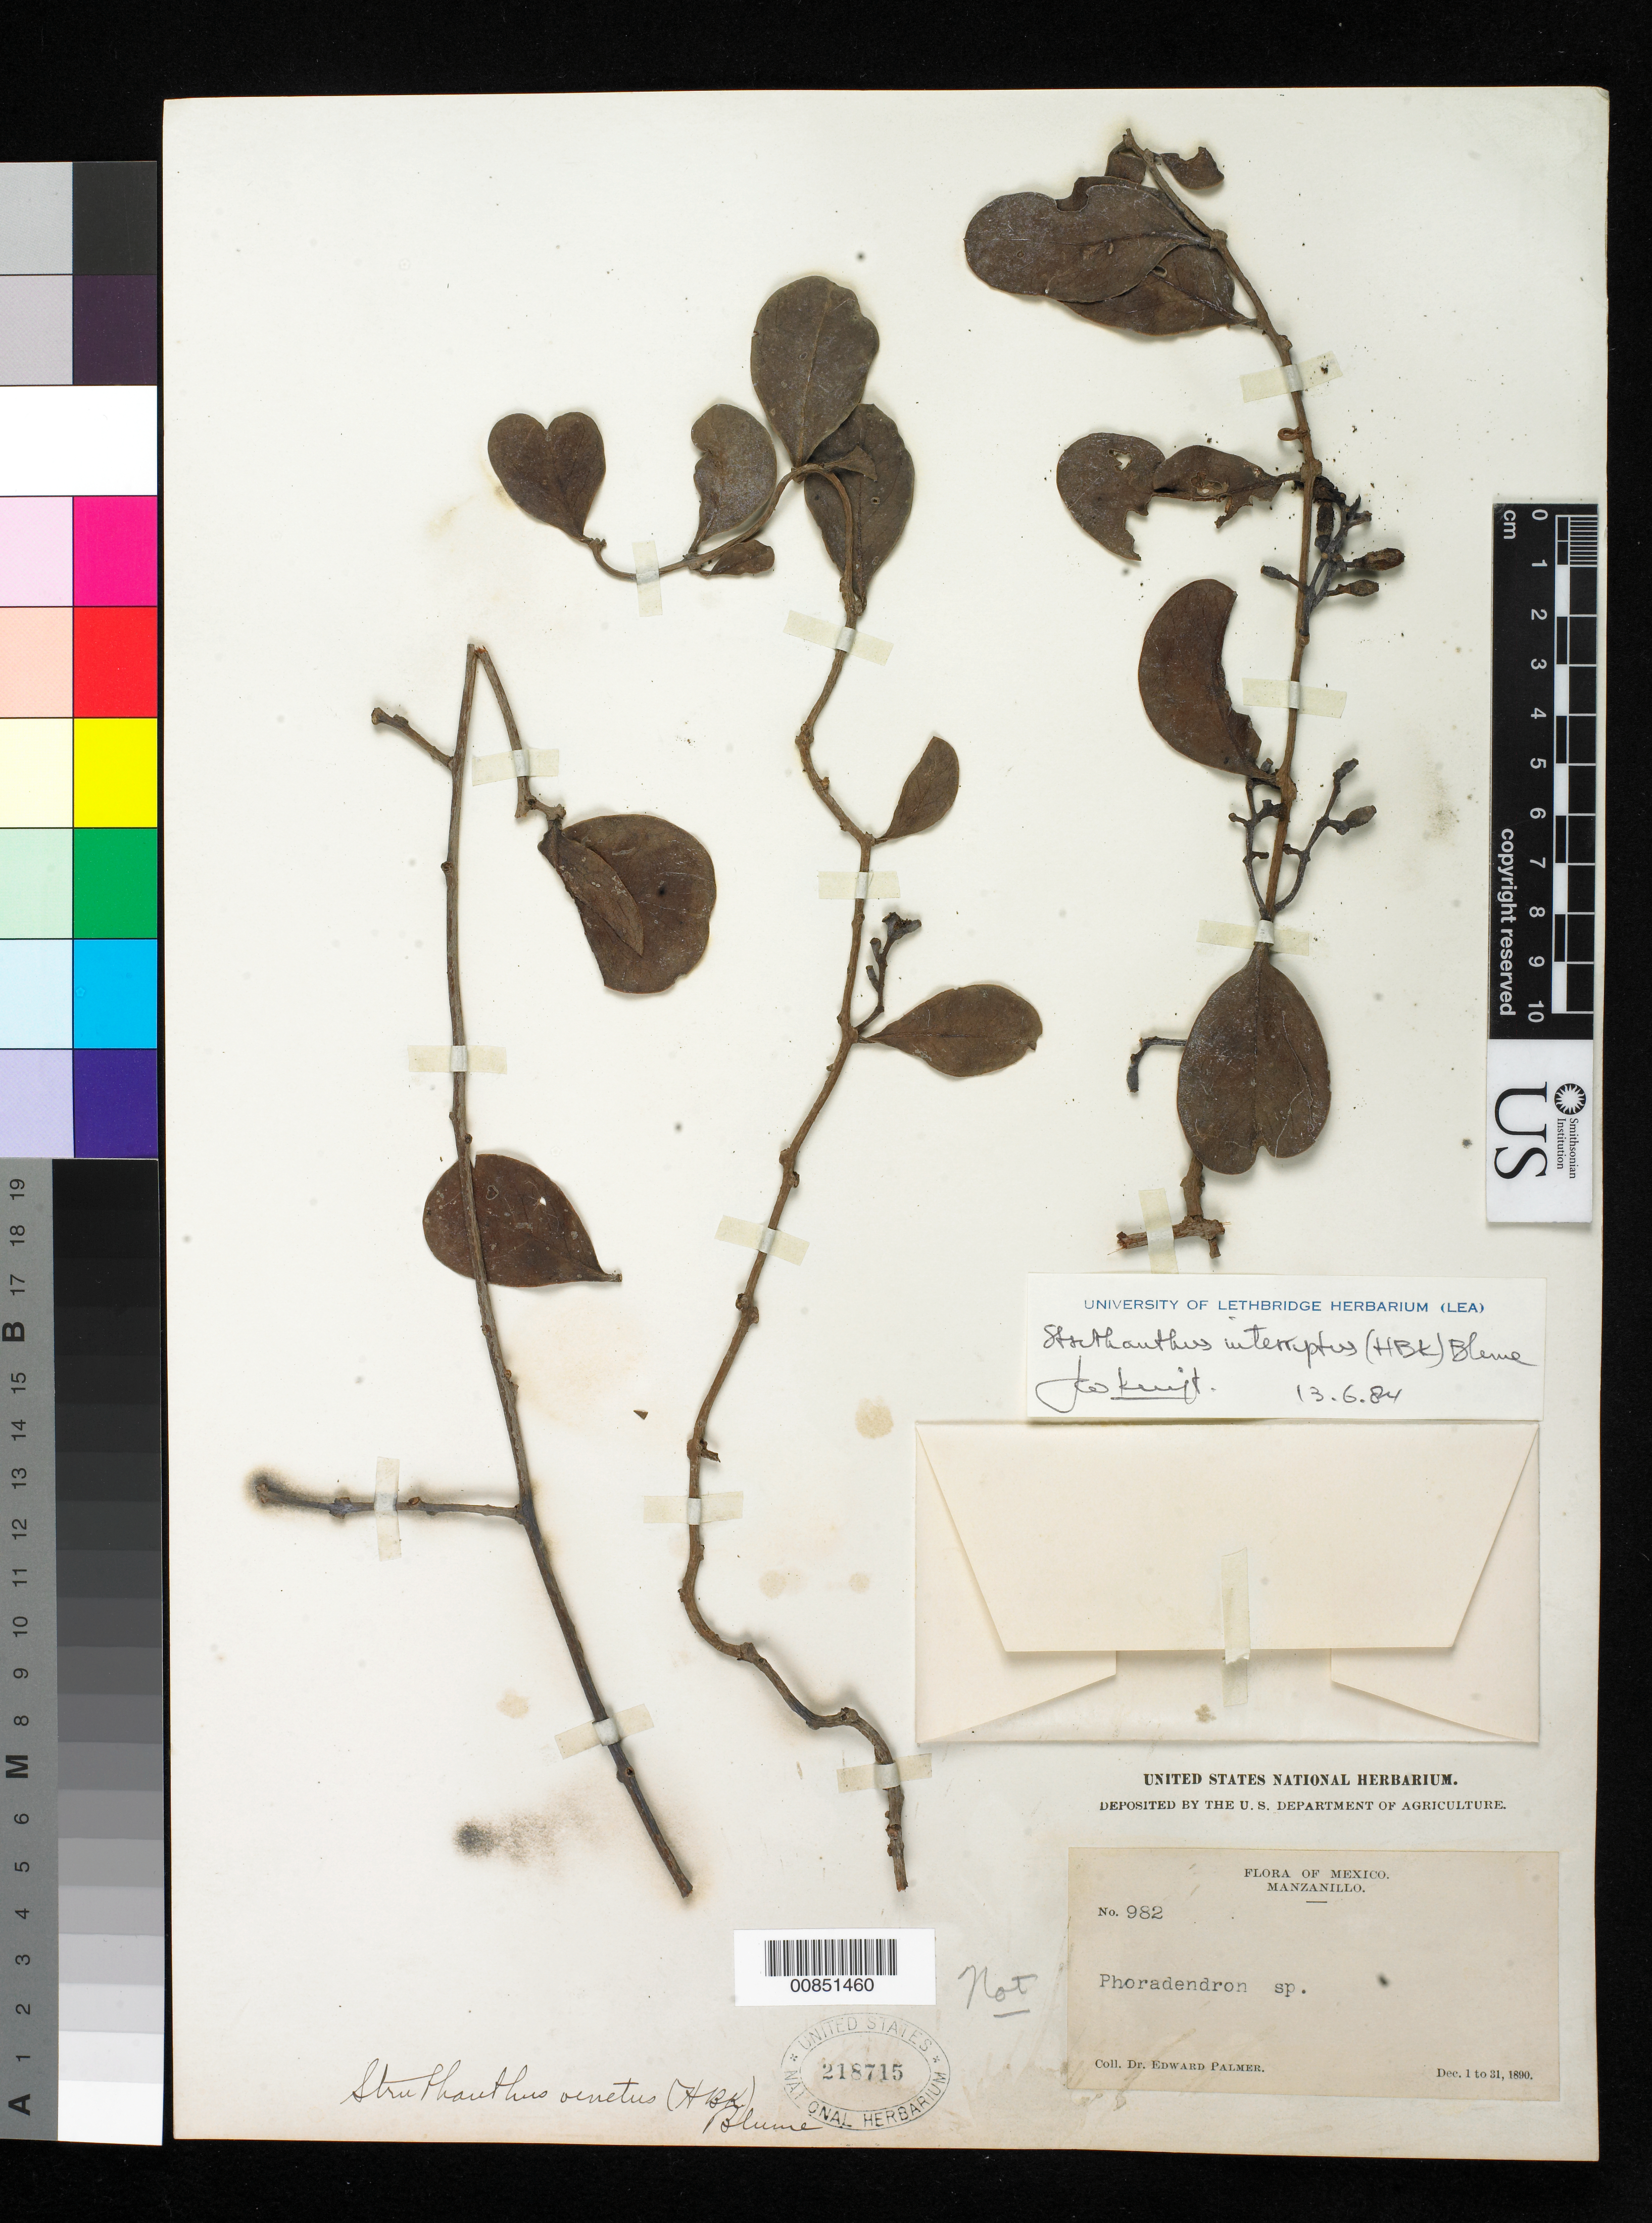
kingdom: Plantae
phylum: Tracheophyta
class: Magnoliopsida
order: Santalales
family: Loranthaceae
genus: Struthanthus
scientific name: Struthanthus interruptus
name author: (Kunth) G. Don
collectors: E. Palmer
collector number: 982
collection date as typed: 01 Dec 1890 to 31 Dec 1890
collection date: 1890-12-01/1890-12-31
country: Mexico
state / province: Colima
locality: Manzanillo, Colima.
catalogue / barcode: US 218715